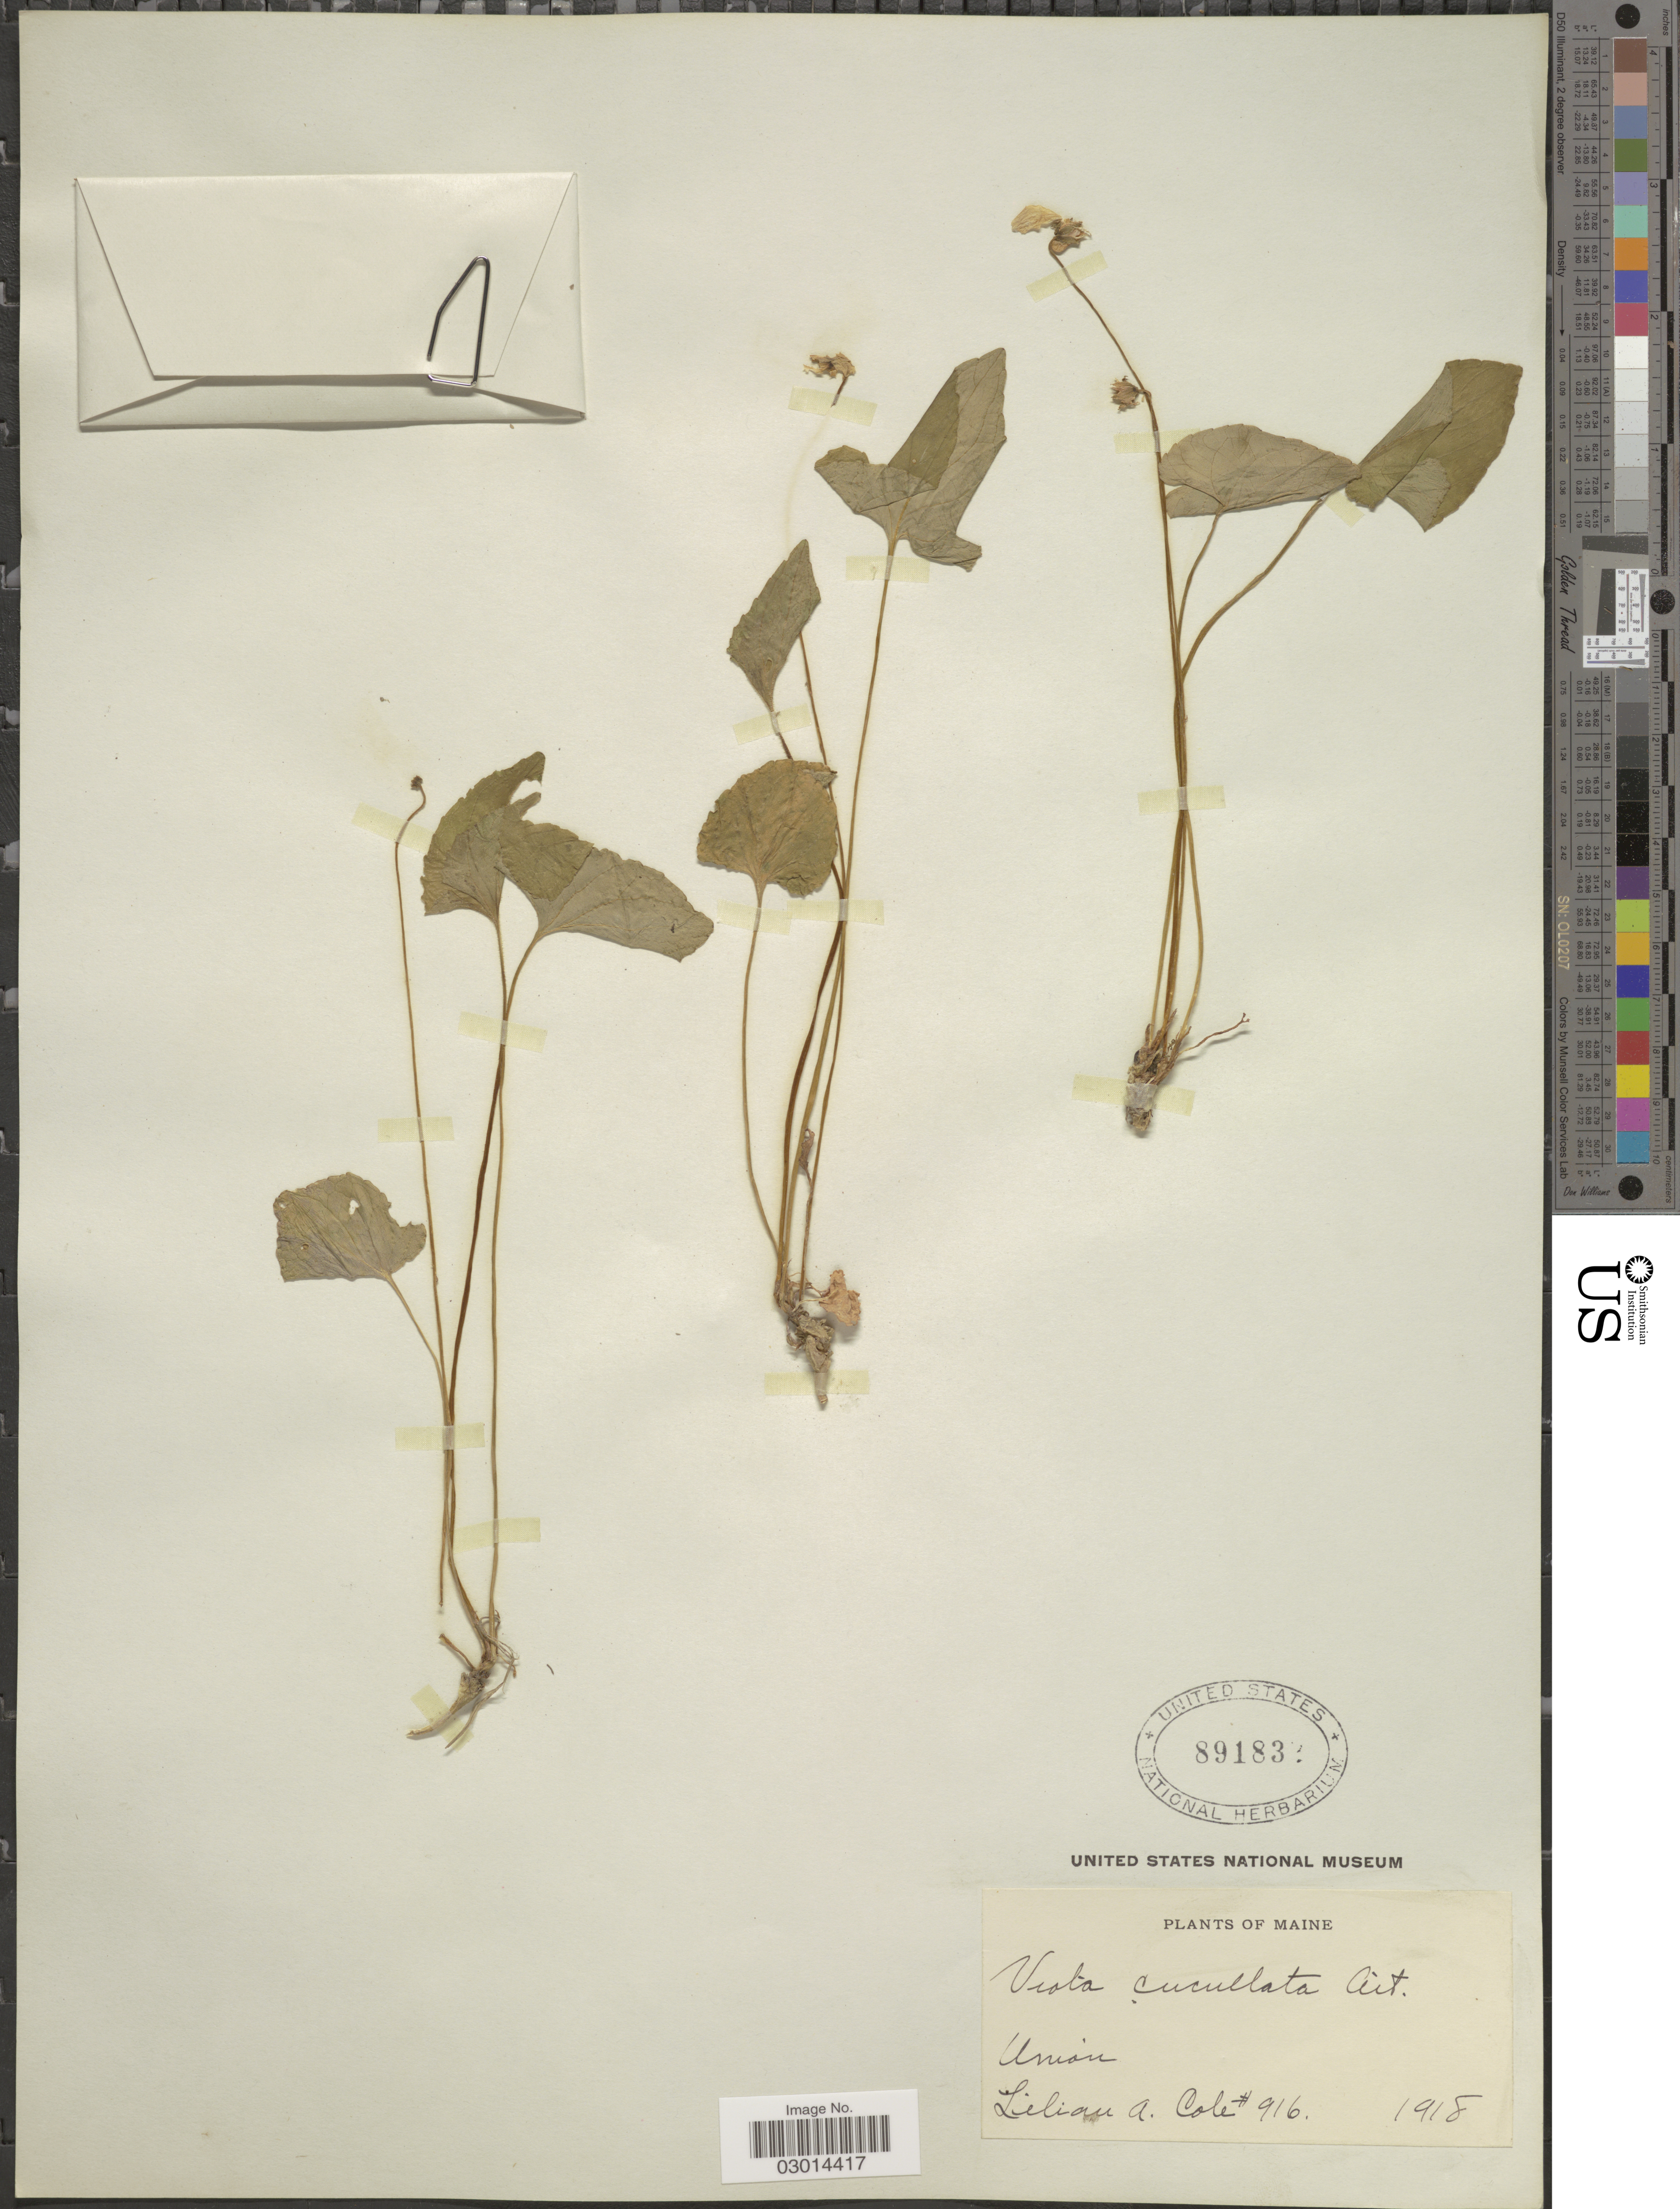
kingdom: Plantae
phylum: Tracheophyta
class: Magnoliopsida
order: Malpighiales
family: Violaceae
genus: Viola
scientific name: Viola cucullata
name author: Aiton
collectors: L. A. Cole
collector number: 916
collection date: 1918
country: United States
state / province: Maine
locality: Union.